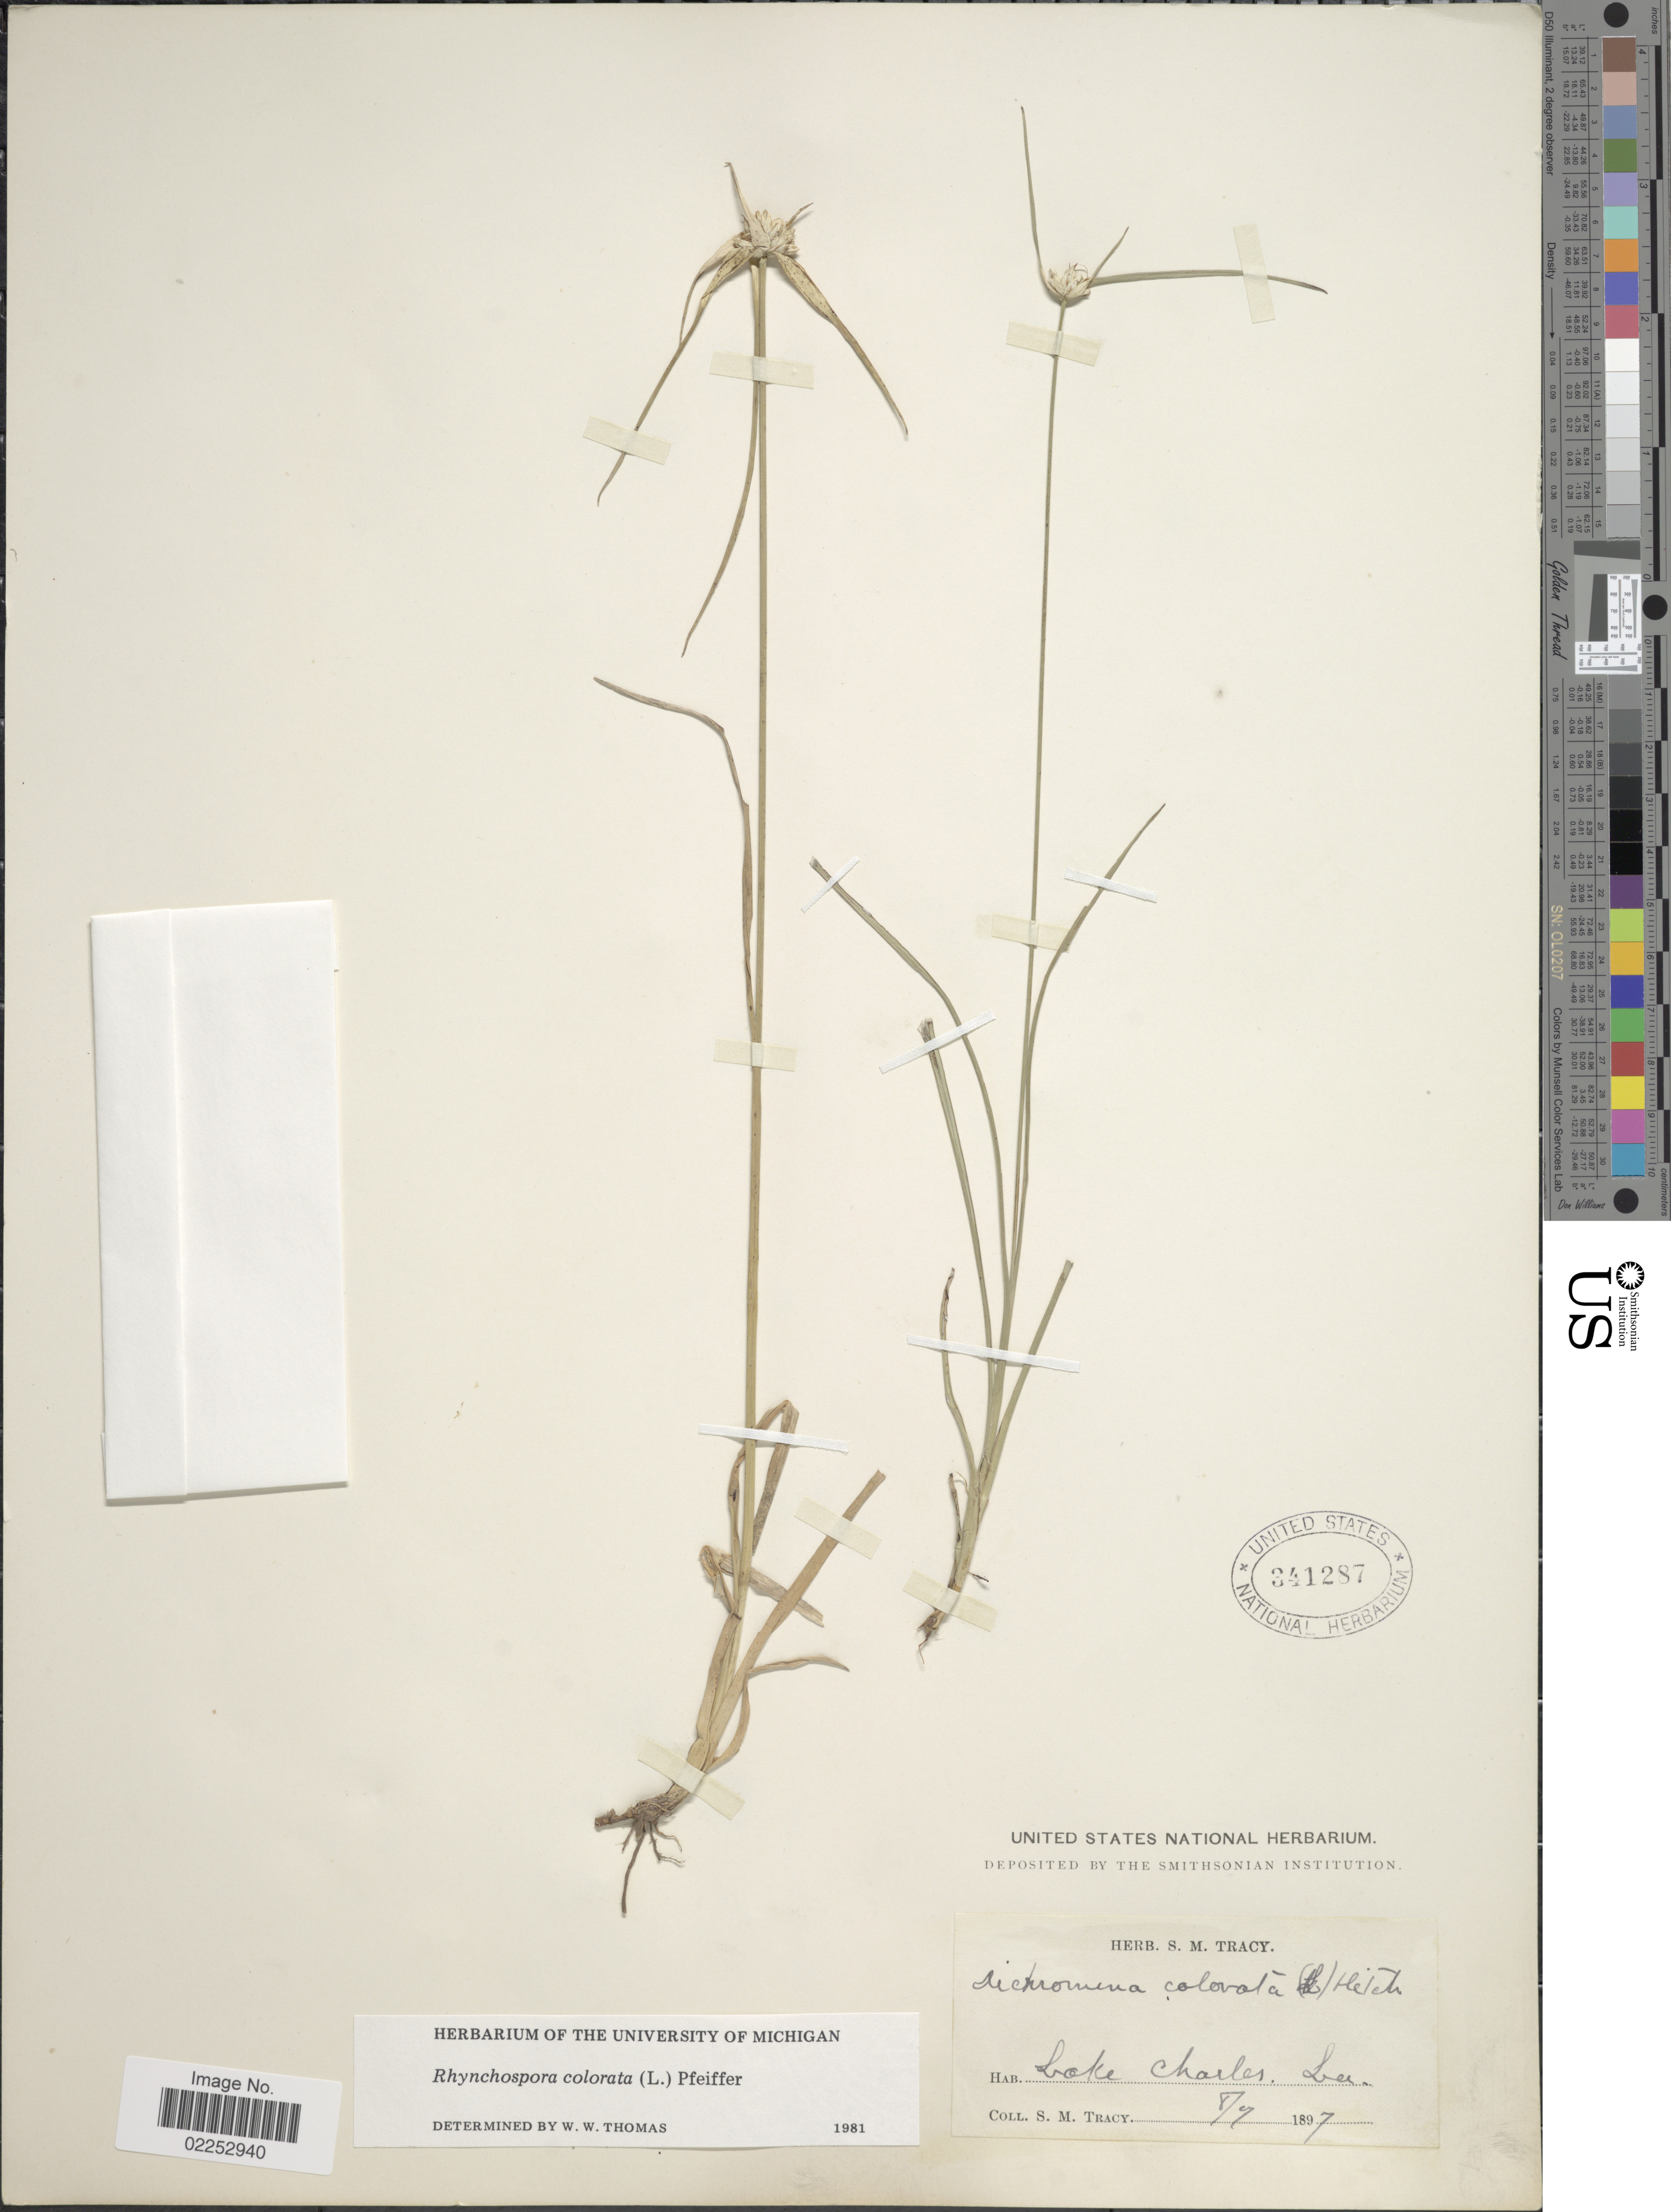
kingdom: Plantae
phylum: Tracheophyta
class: Liliopsida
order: Poales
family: Cyperaceae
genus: Rhynchospora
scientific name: Rhynchospora colorata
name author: (L.) H. Pfeiff.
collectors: S. M. Tracy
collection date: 1897-08-09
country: United States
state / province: Louisiana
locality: Lake Charles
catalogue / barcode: US 341287